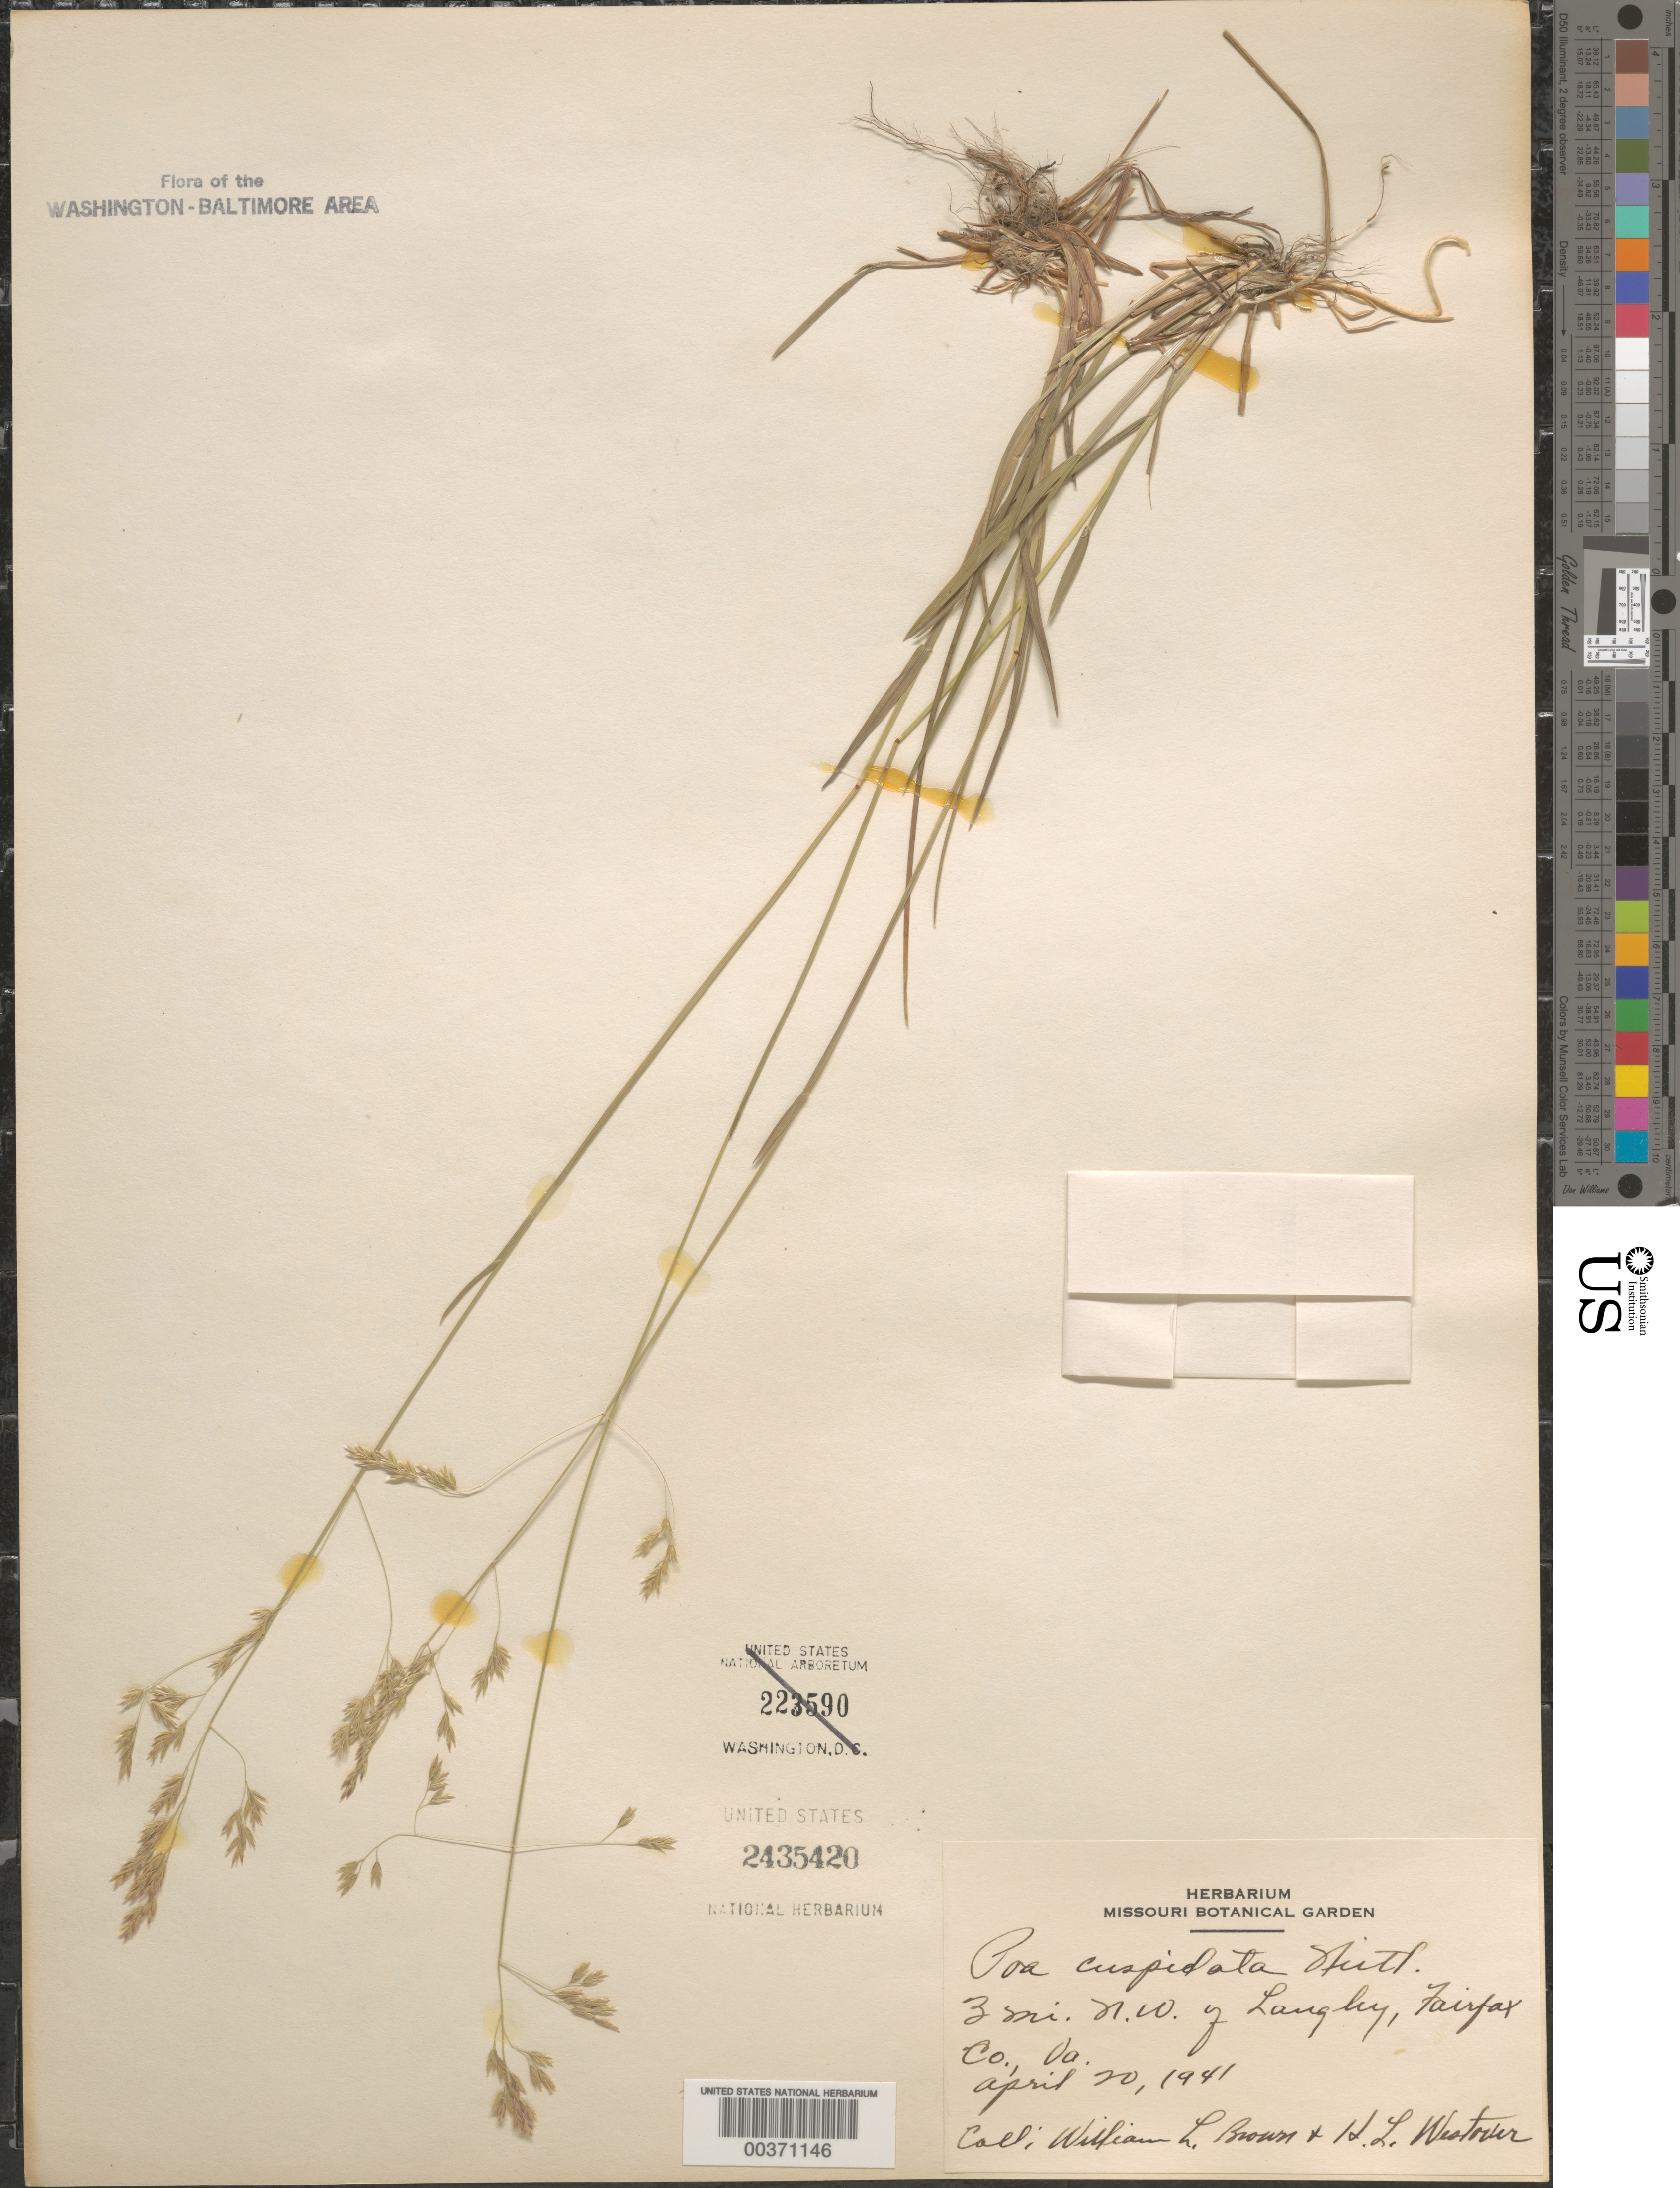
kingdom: Plantae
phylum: Tracheophyta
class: Liliopsida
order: Poales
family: Poaceae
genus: Poa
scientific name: Poa cuspidata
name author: Nutt.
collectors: W. L. Brown & H. Westover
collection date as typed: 20 Apr 1941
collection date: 1941-04-20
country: United States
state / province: Virginia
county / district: Fairfax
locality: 3 miles NW of Langley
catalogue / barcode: US 2435420